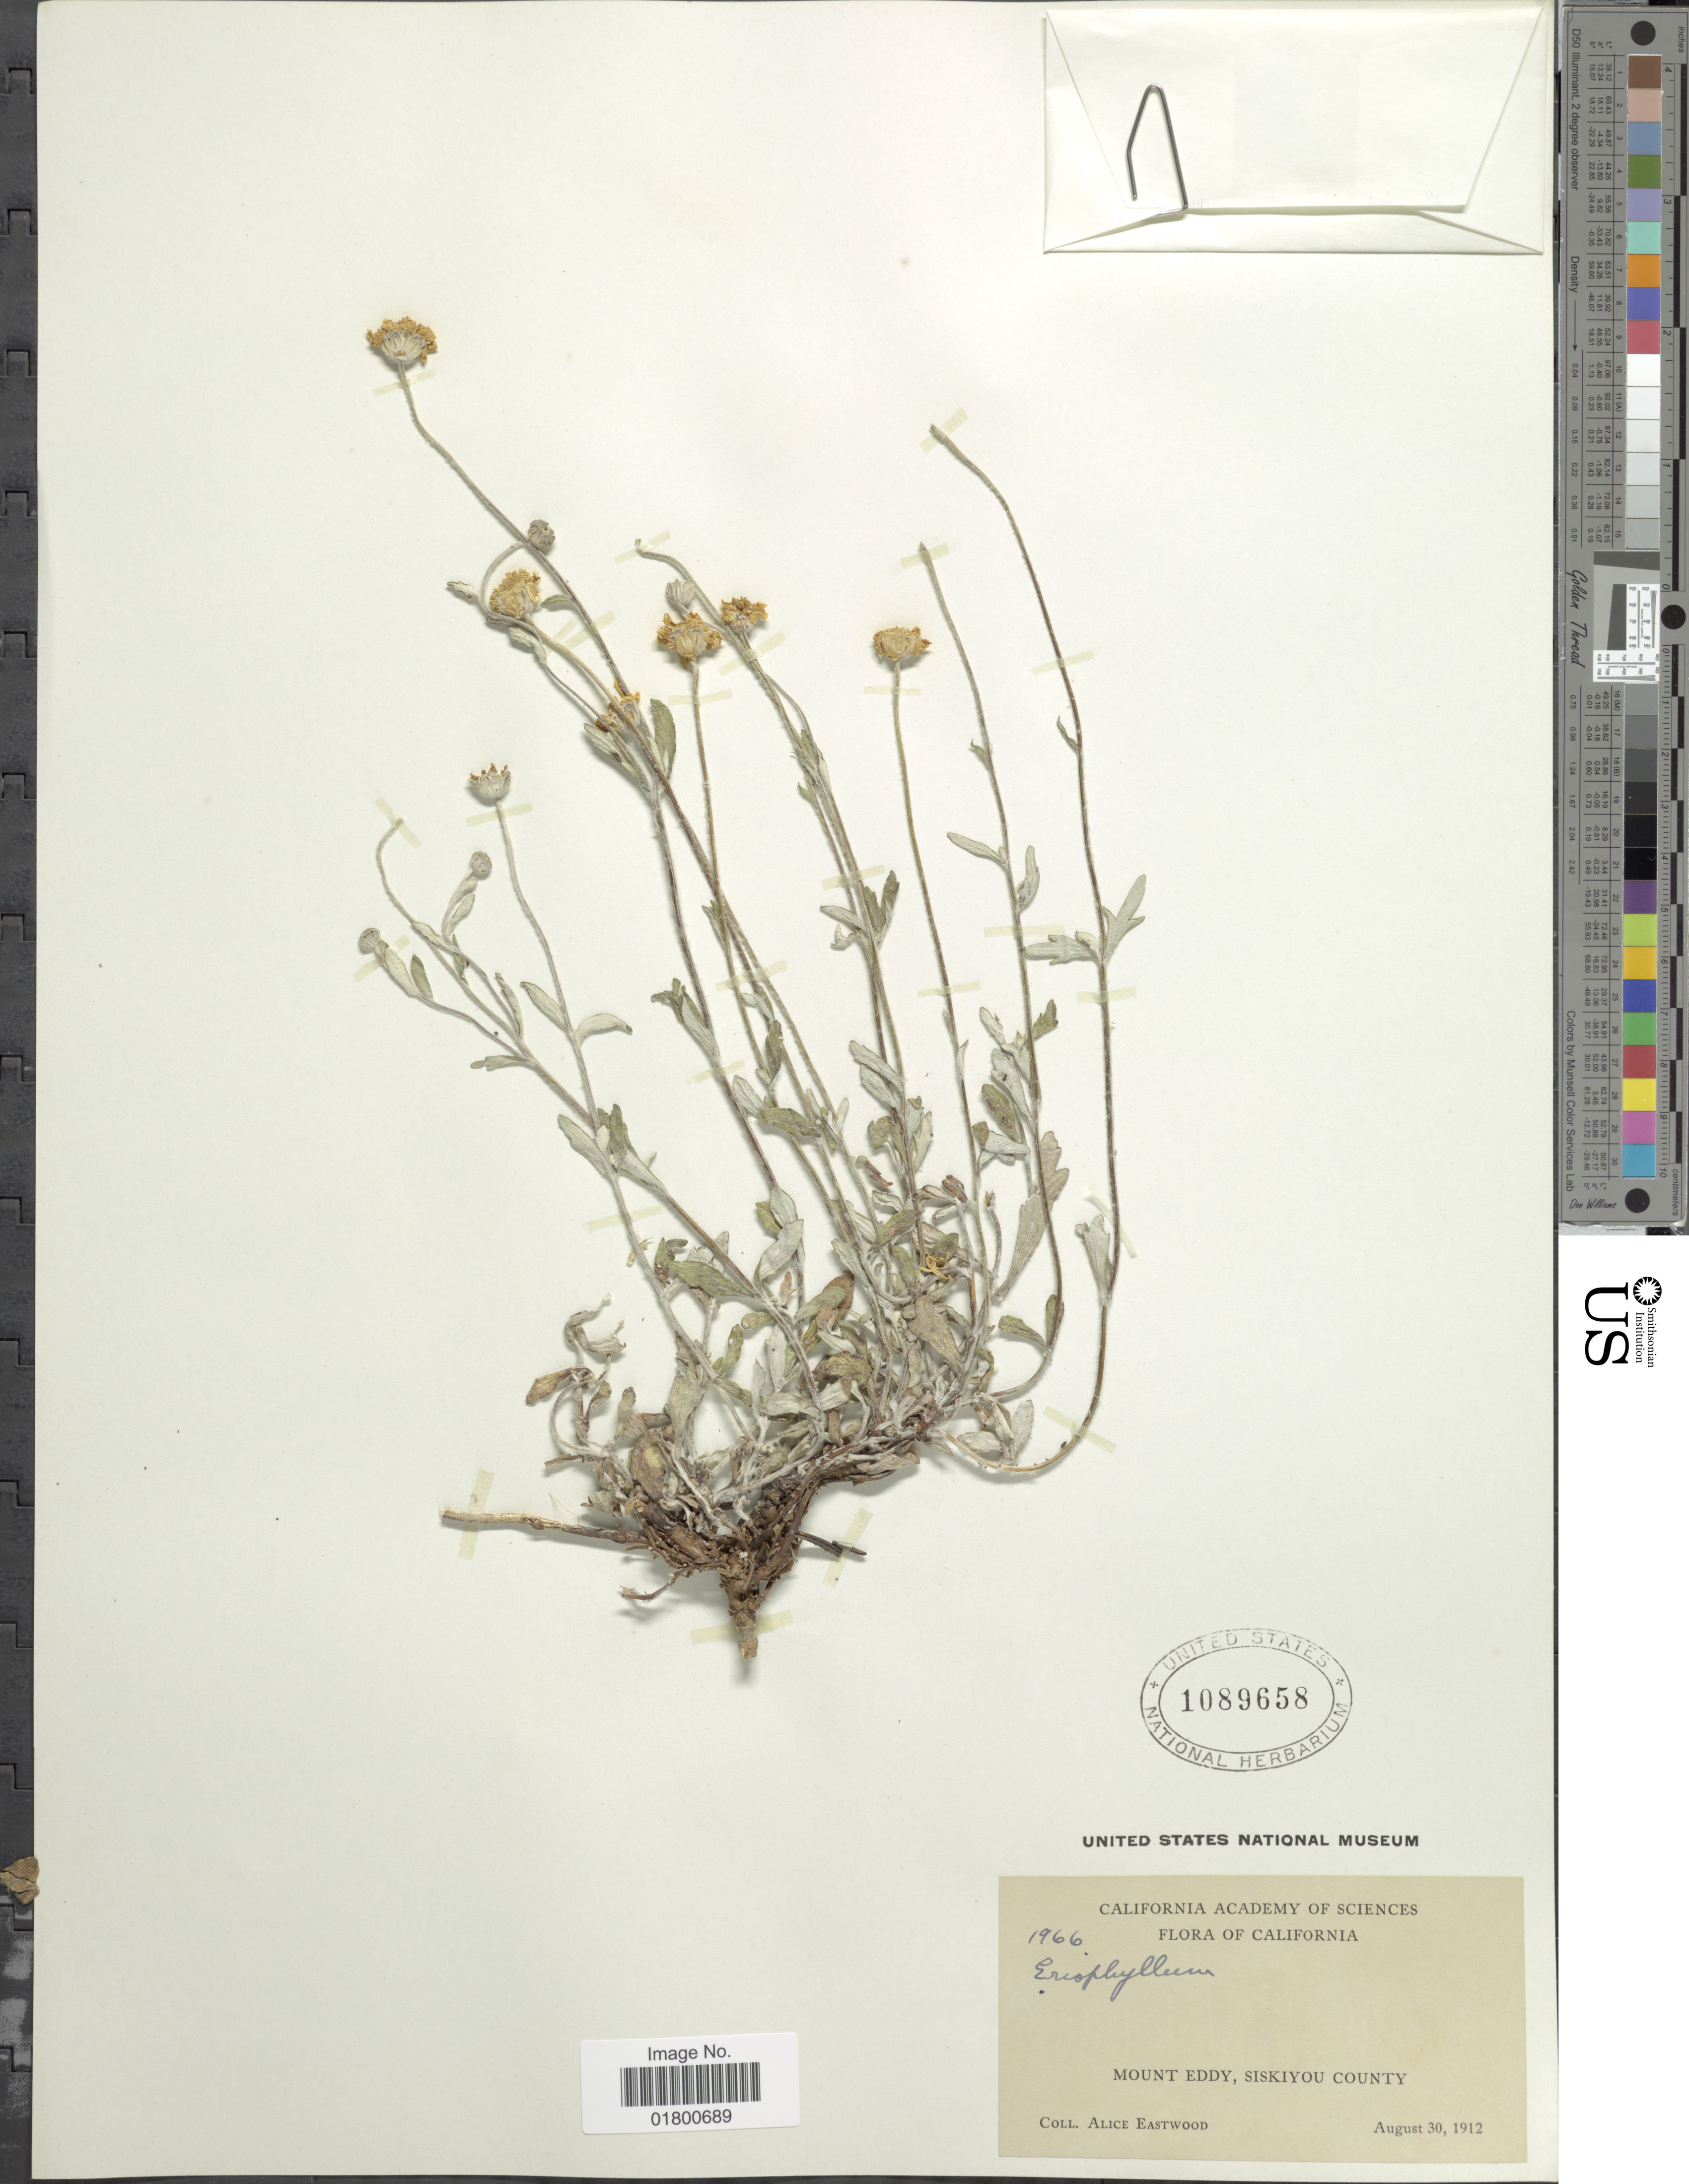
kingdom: Plantae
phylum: Tracheophyta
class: Magnoliopsida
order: Asterales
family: Asteraceae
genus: Eriophyllum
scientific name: Eriophyllum sp.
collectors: A. Eastwood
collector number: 1966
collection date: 1912-08-30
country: United States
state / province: California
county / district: Siskiyou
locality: Mount Eddy, Siskiyou County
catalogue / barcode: US 1089658